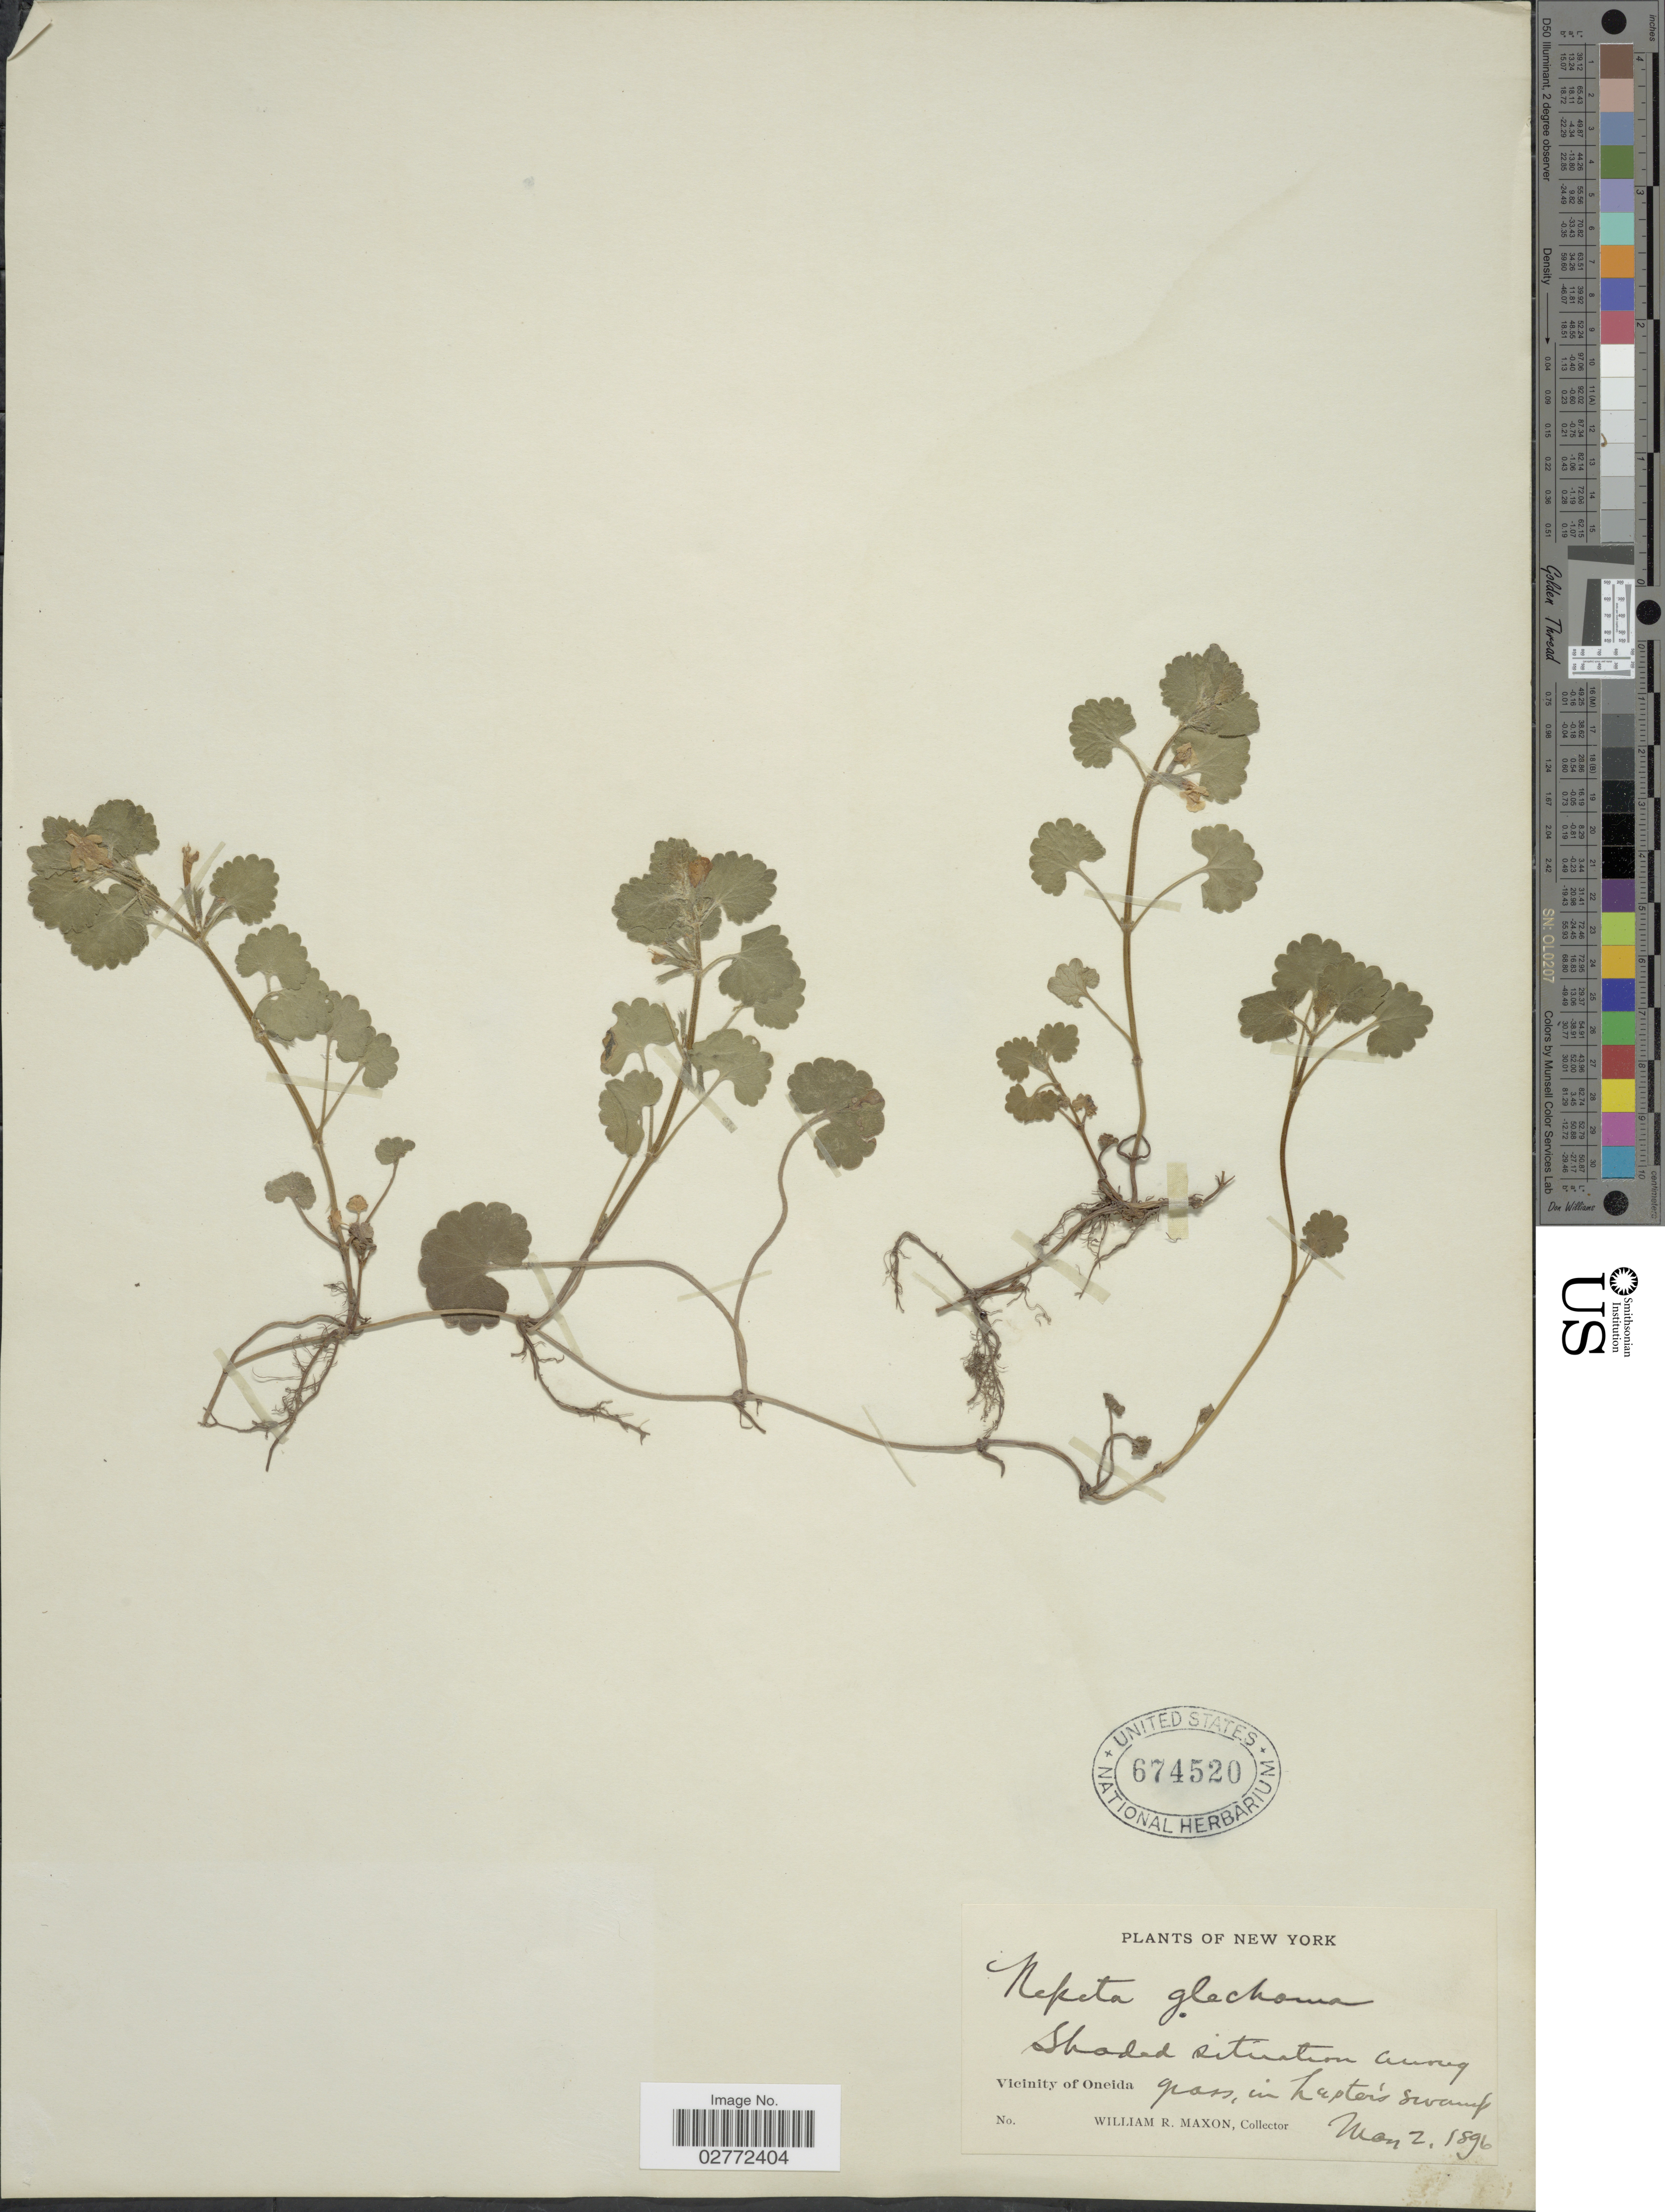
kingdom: Plantae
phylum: Tracheophyta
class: Magnoliopsida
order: Lamiales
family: Lamiaceae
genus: Glechoma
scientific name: Glechoma hederacea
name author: L.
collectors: W. R. Maxon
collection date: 1896-05-02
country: United States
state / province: New York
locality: Vicinity of Oneida. In Zapter's [interpreted] swamp.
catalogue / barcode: US 674520